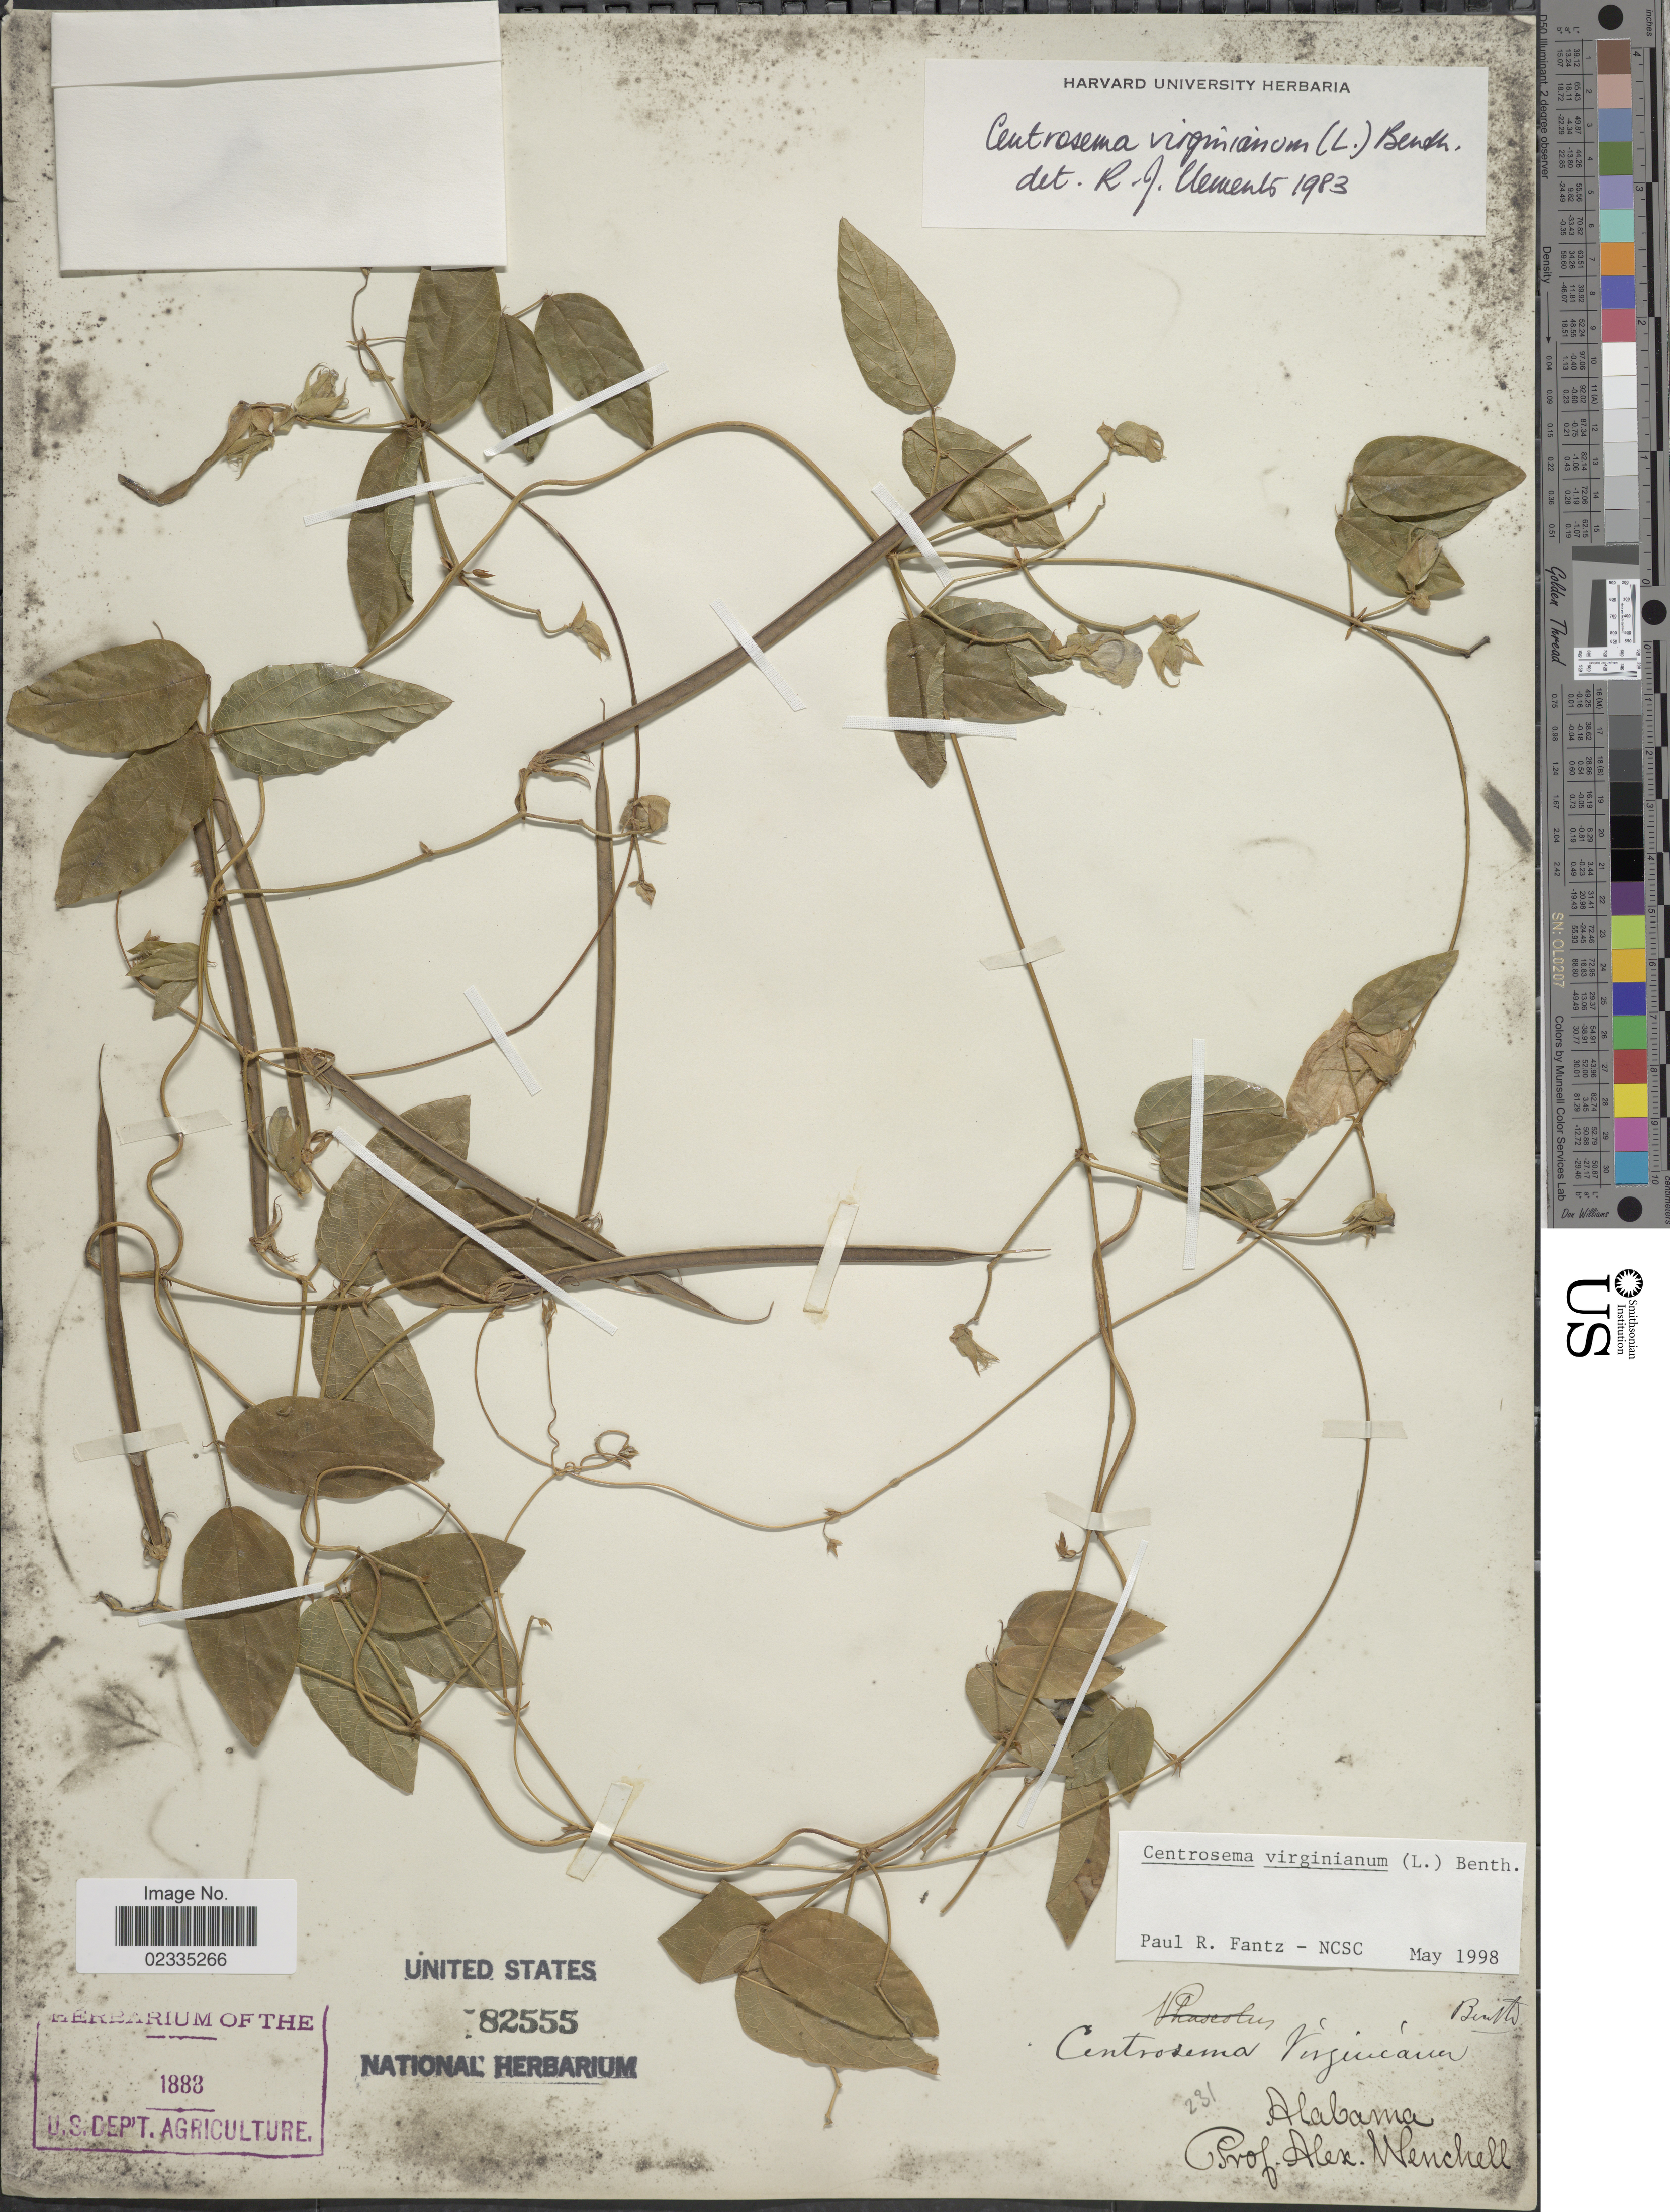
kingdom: Plantae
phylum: Tracheophyta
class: Magnoliopsida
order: Fabales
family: Fabaceae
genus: Centrosema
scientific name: Centrosema virginianum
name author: (L.) Benth.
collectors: A. Winchell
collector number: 231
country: United States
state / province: Alabama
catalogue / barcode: US 82555